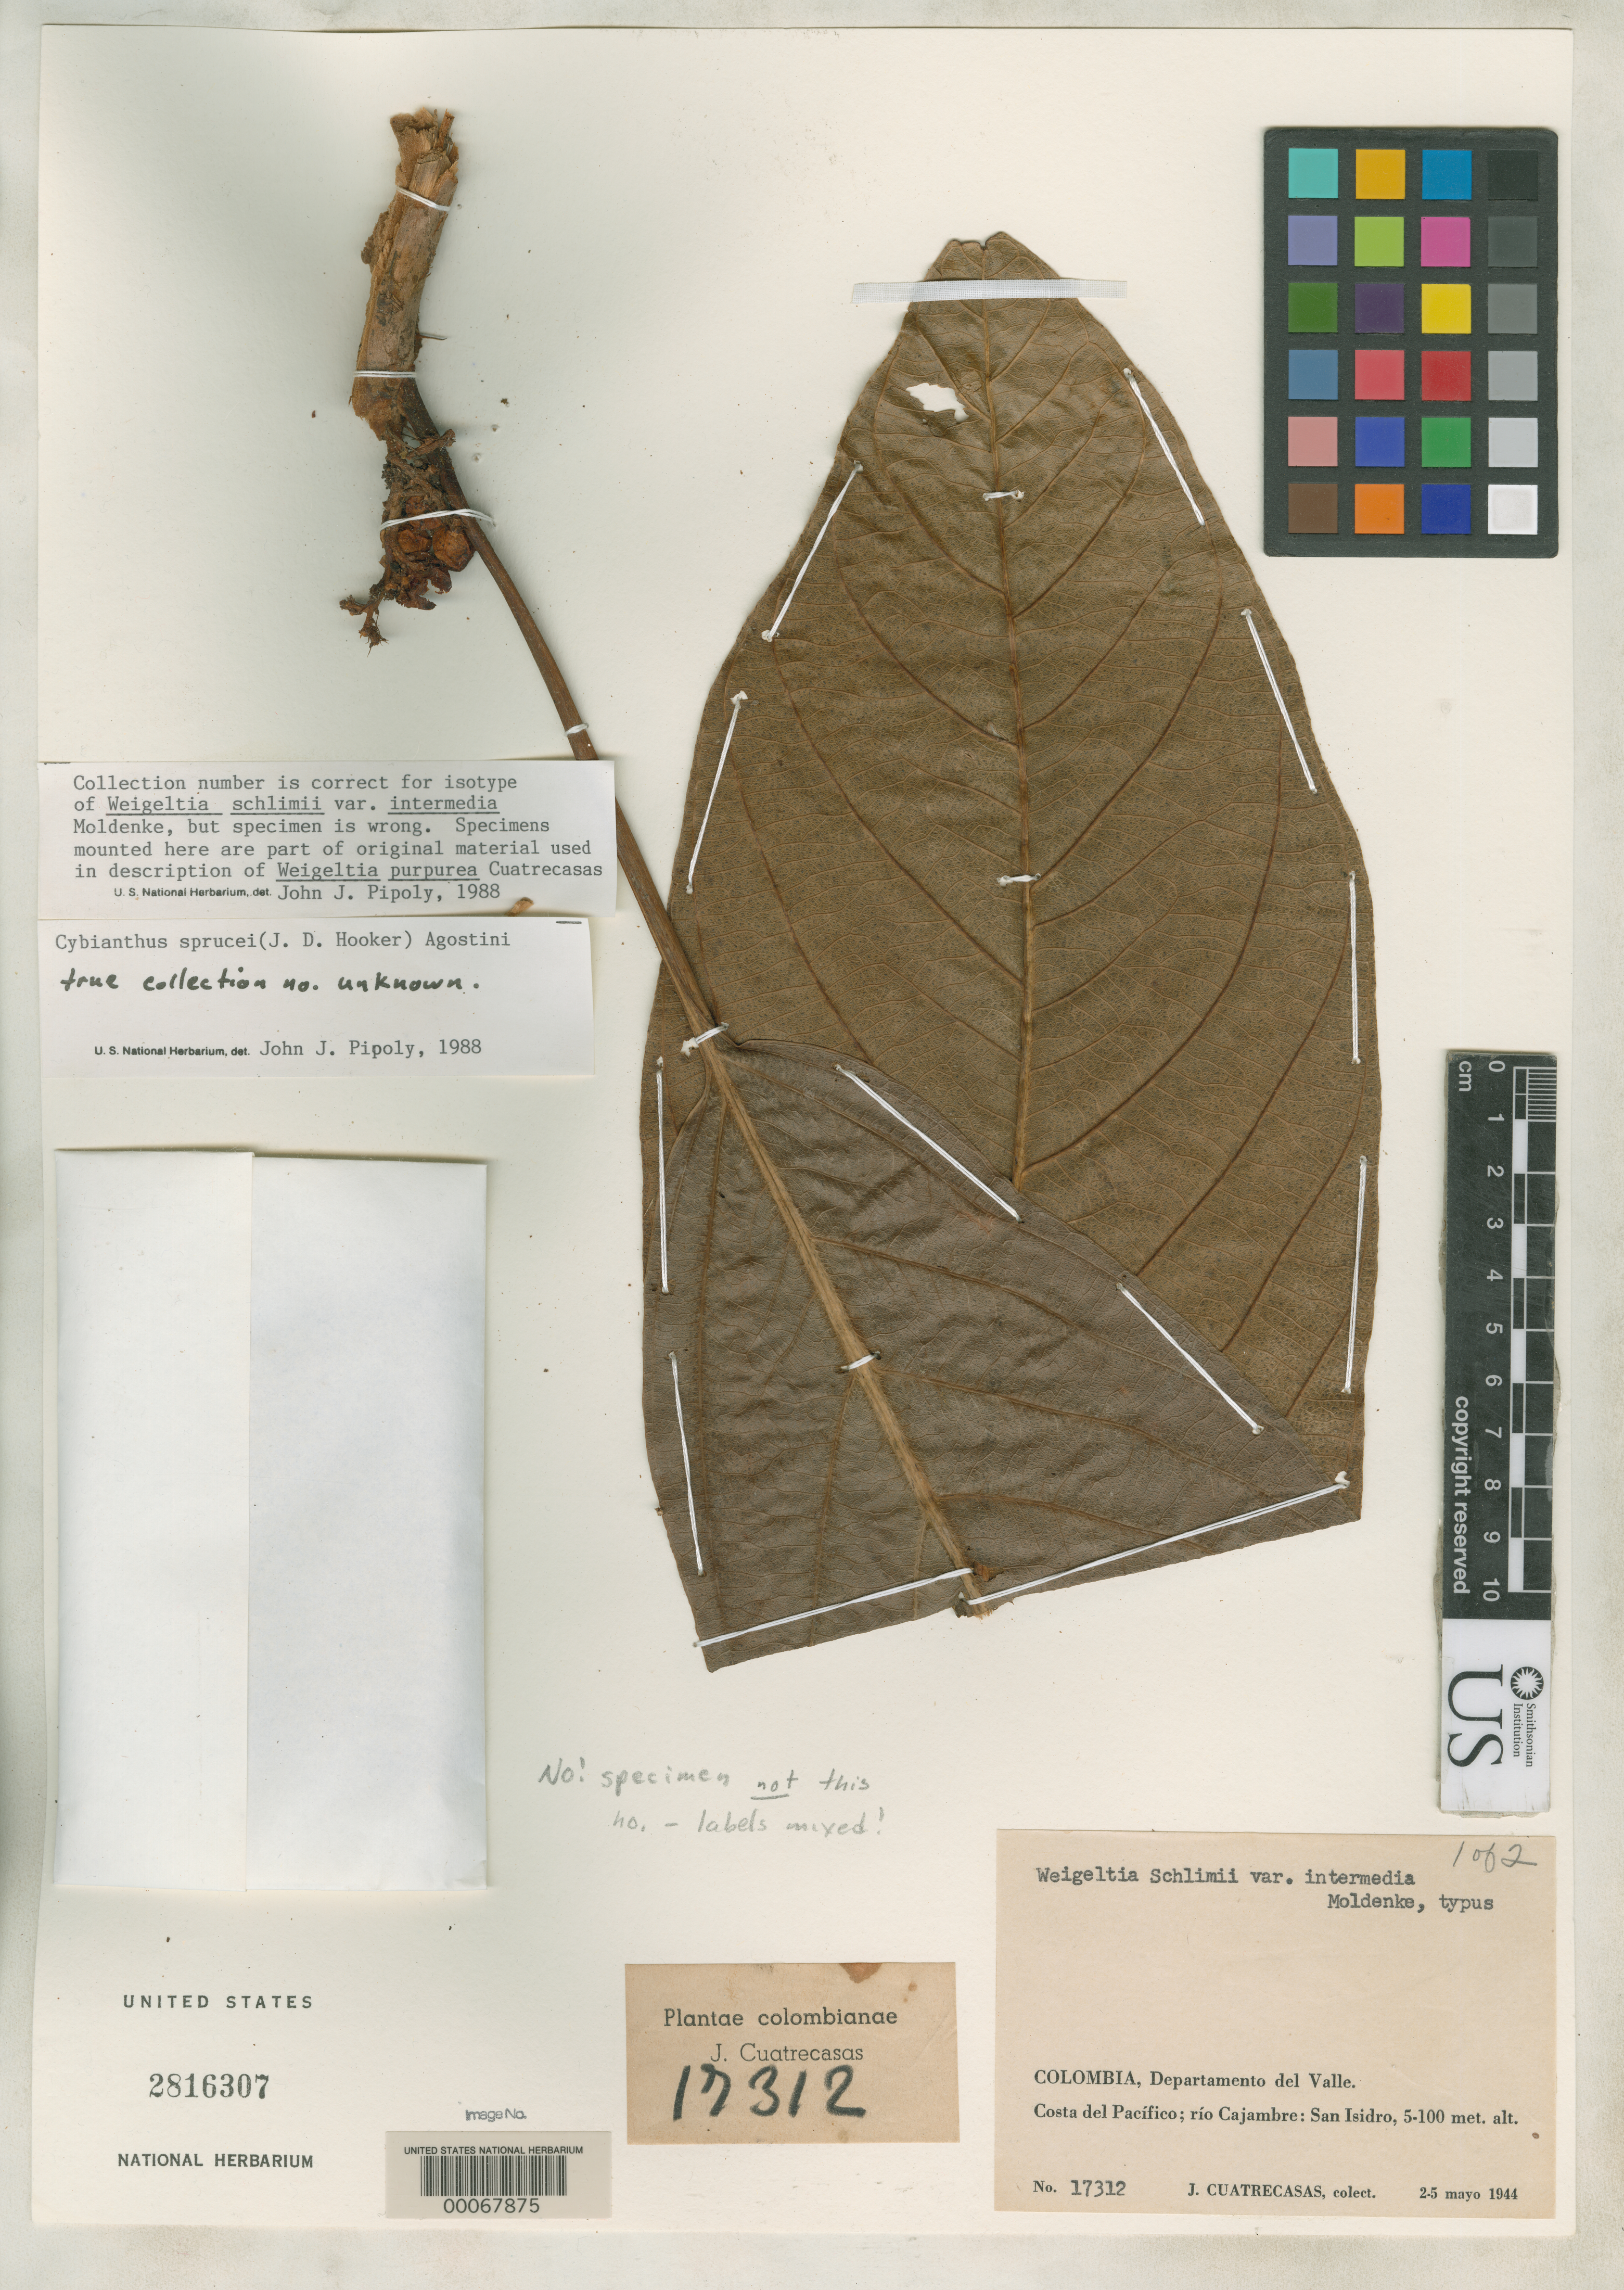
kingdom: Plantae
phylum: Tracheophyta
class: Magnoliopsida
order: Ericales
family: Primulaceae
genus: Weigeltia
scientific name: Weigeltia schlimii var. intermedia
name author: Moldenke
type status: Isotype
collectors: J. Cuatrecasas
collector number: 17312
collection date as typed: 02 May 1944 to 05 May 1944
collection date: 1944-05-02/1944-05-05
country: Colombia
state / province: Valle del Cauca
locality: Pacific Coast, Rio Cajambre, San Isidro.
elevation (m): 5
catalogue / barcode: US 2816307